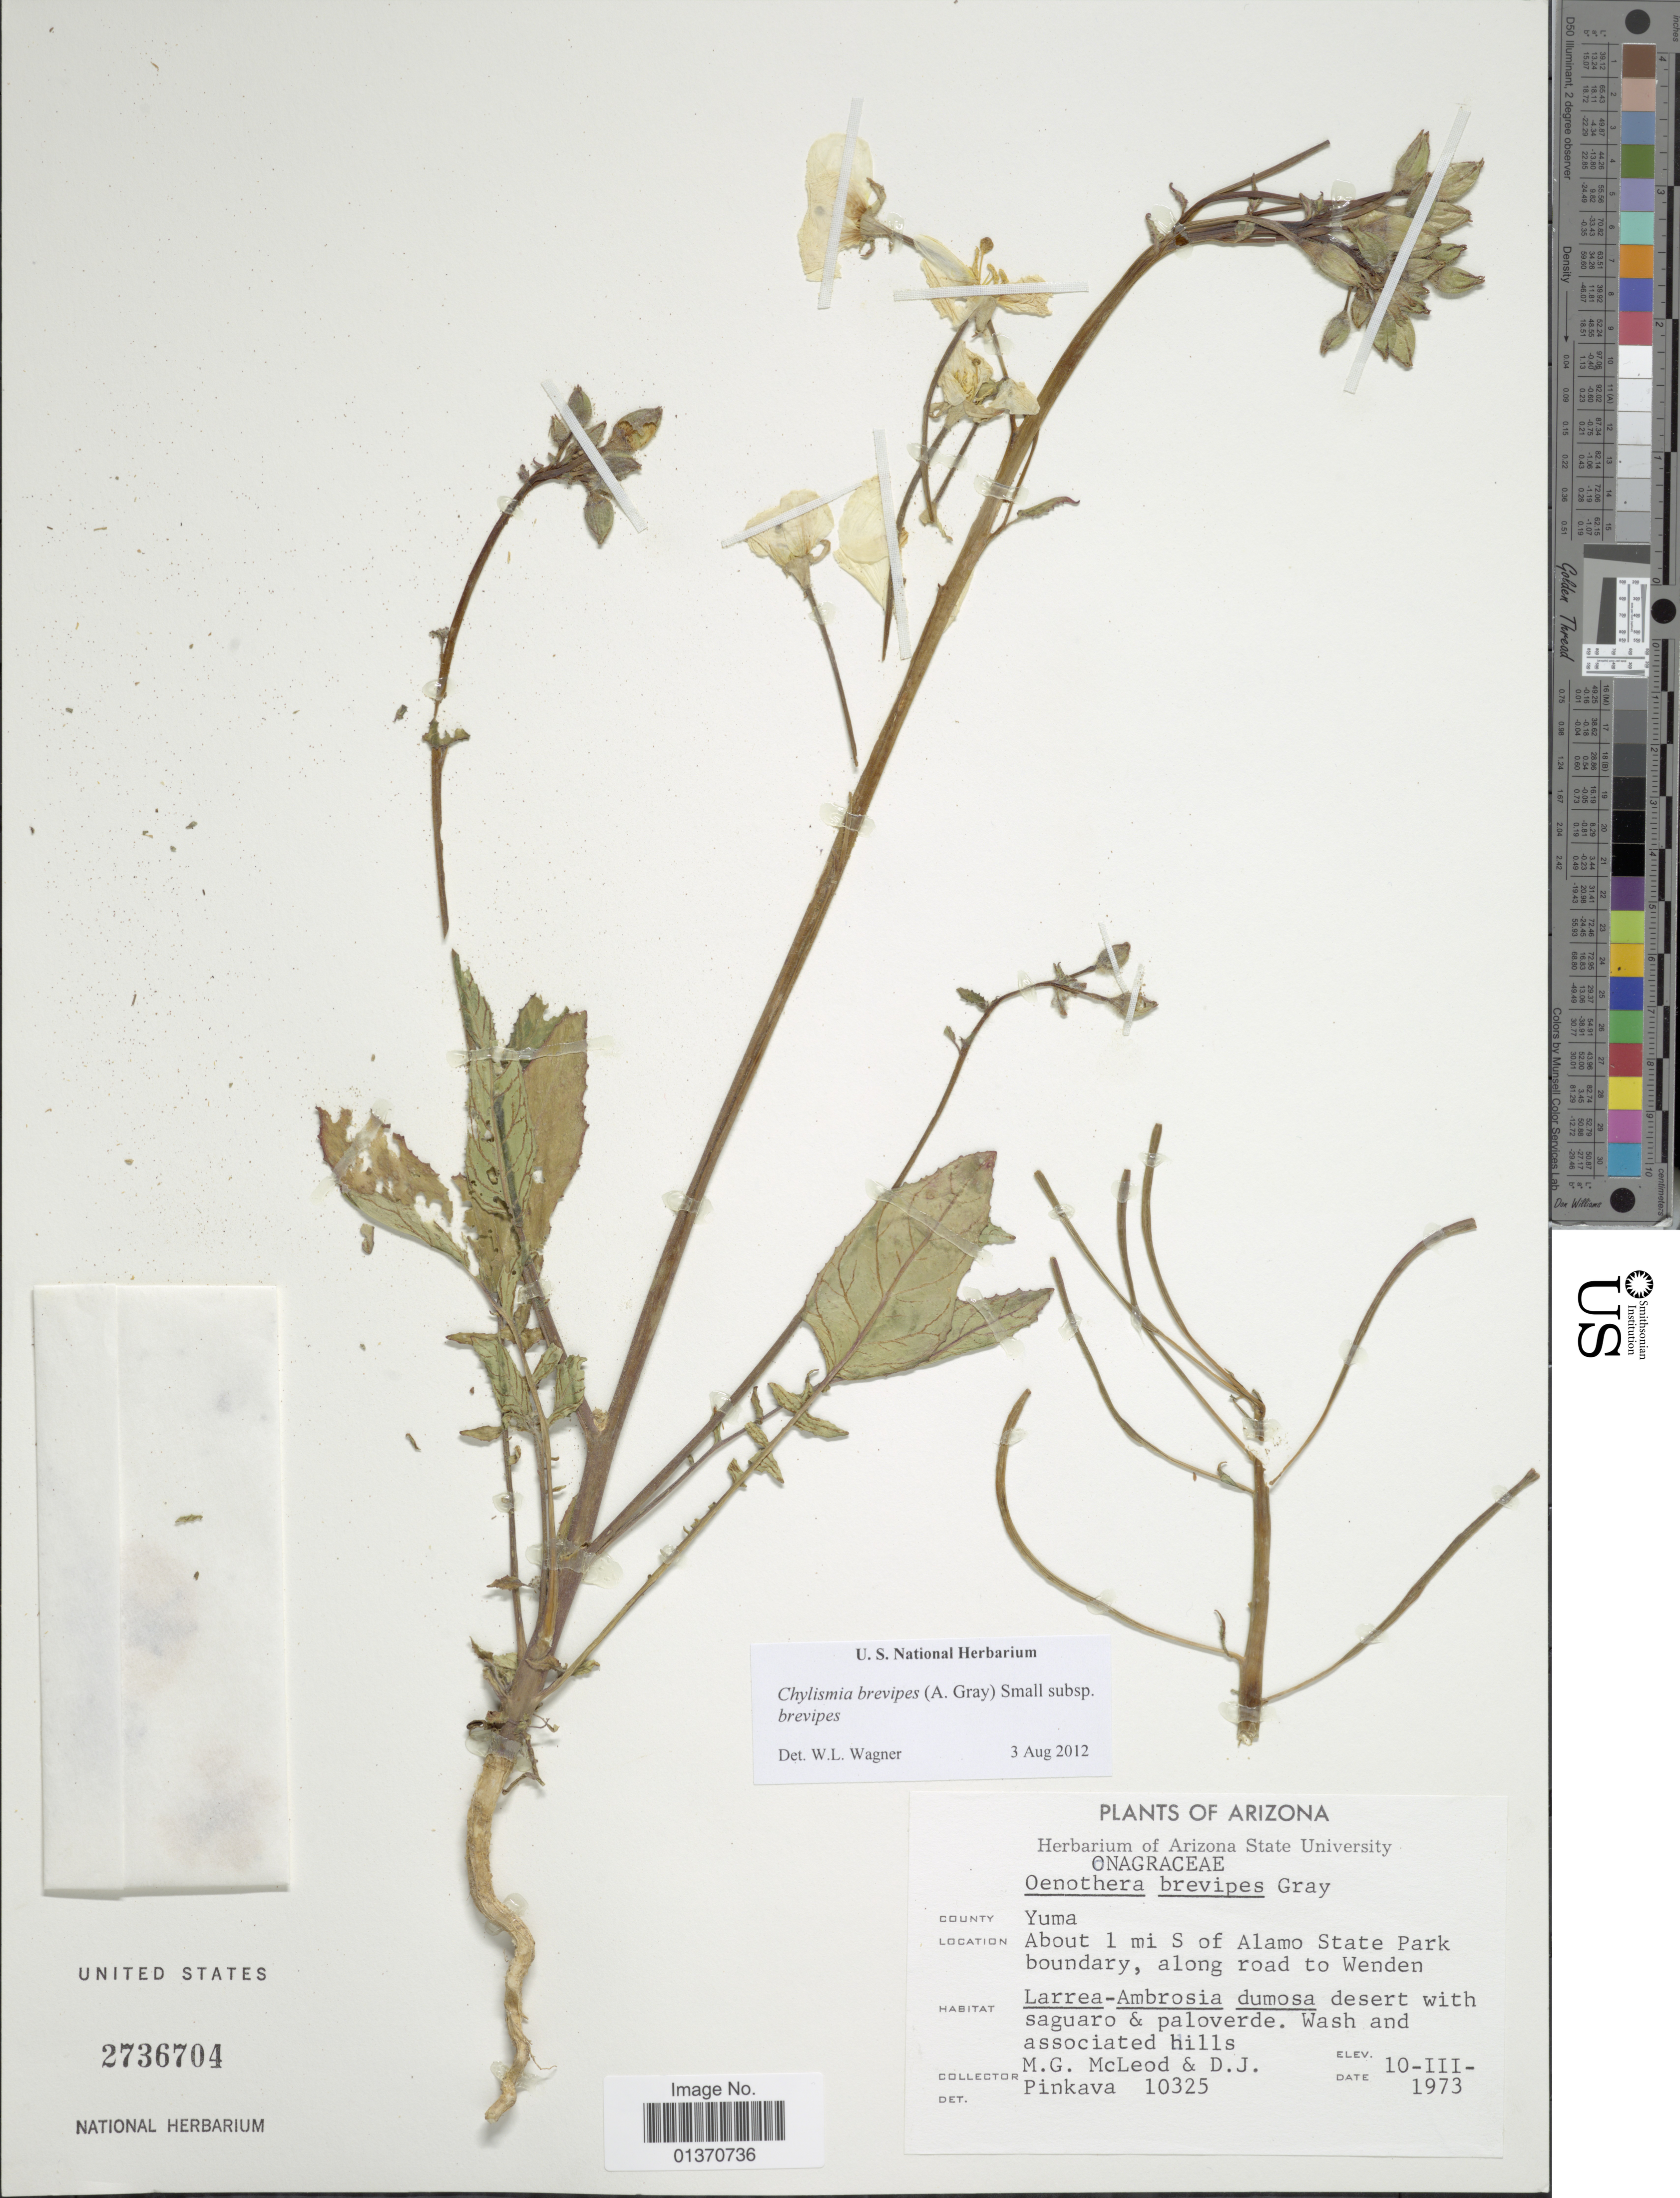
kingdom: Plantae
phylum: Tracheophyta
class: Magnoliopsida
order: Myrtales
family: Onagraceae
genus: Chylismia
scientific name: Chylismia brevipes subsp. brevipes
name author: (A. Gray) Small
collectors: M. McLeod & D. J. Pinkava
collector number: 10325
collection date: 1973-03-10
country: United States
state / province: Arizona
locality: Yuma, About 1 mi S of Alamo State Park boundary, along road to Wenden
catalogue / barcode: US 2736704